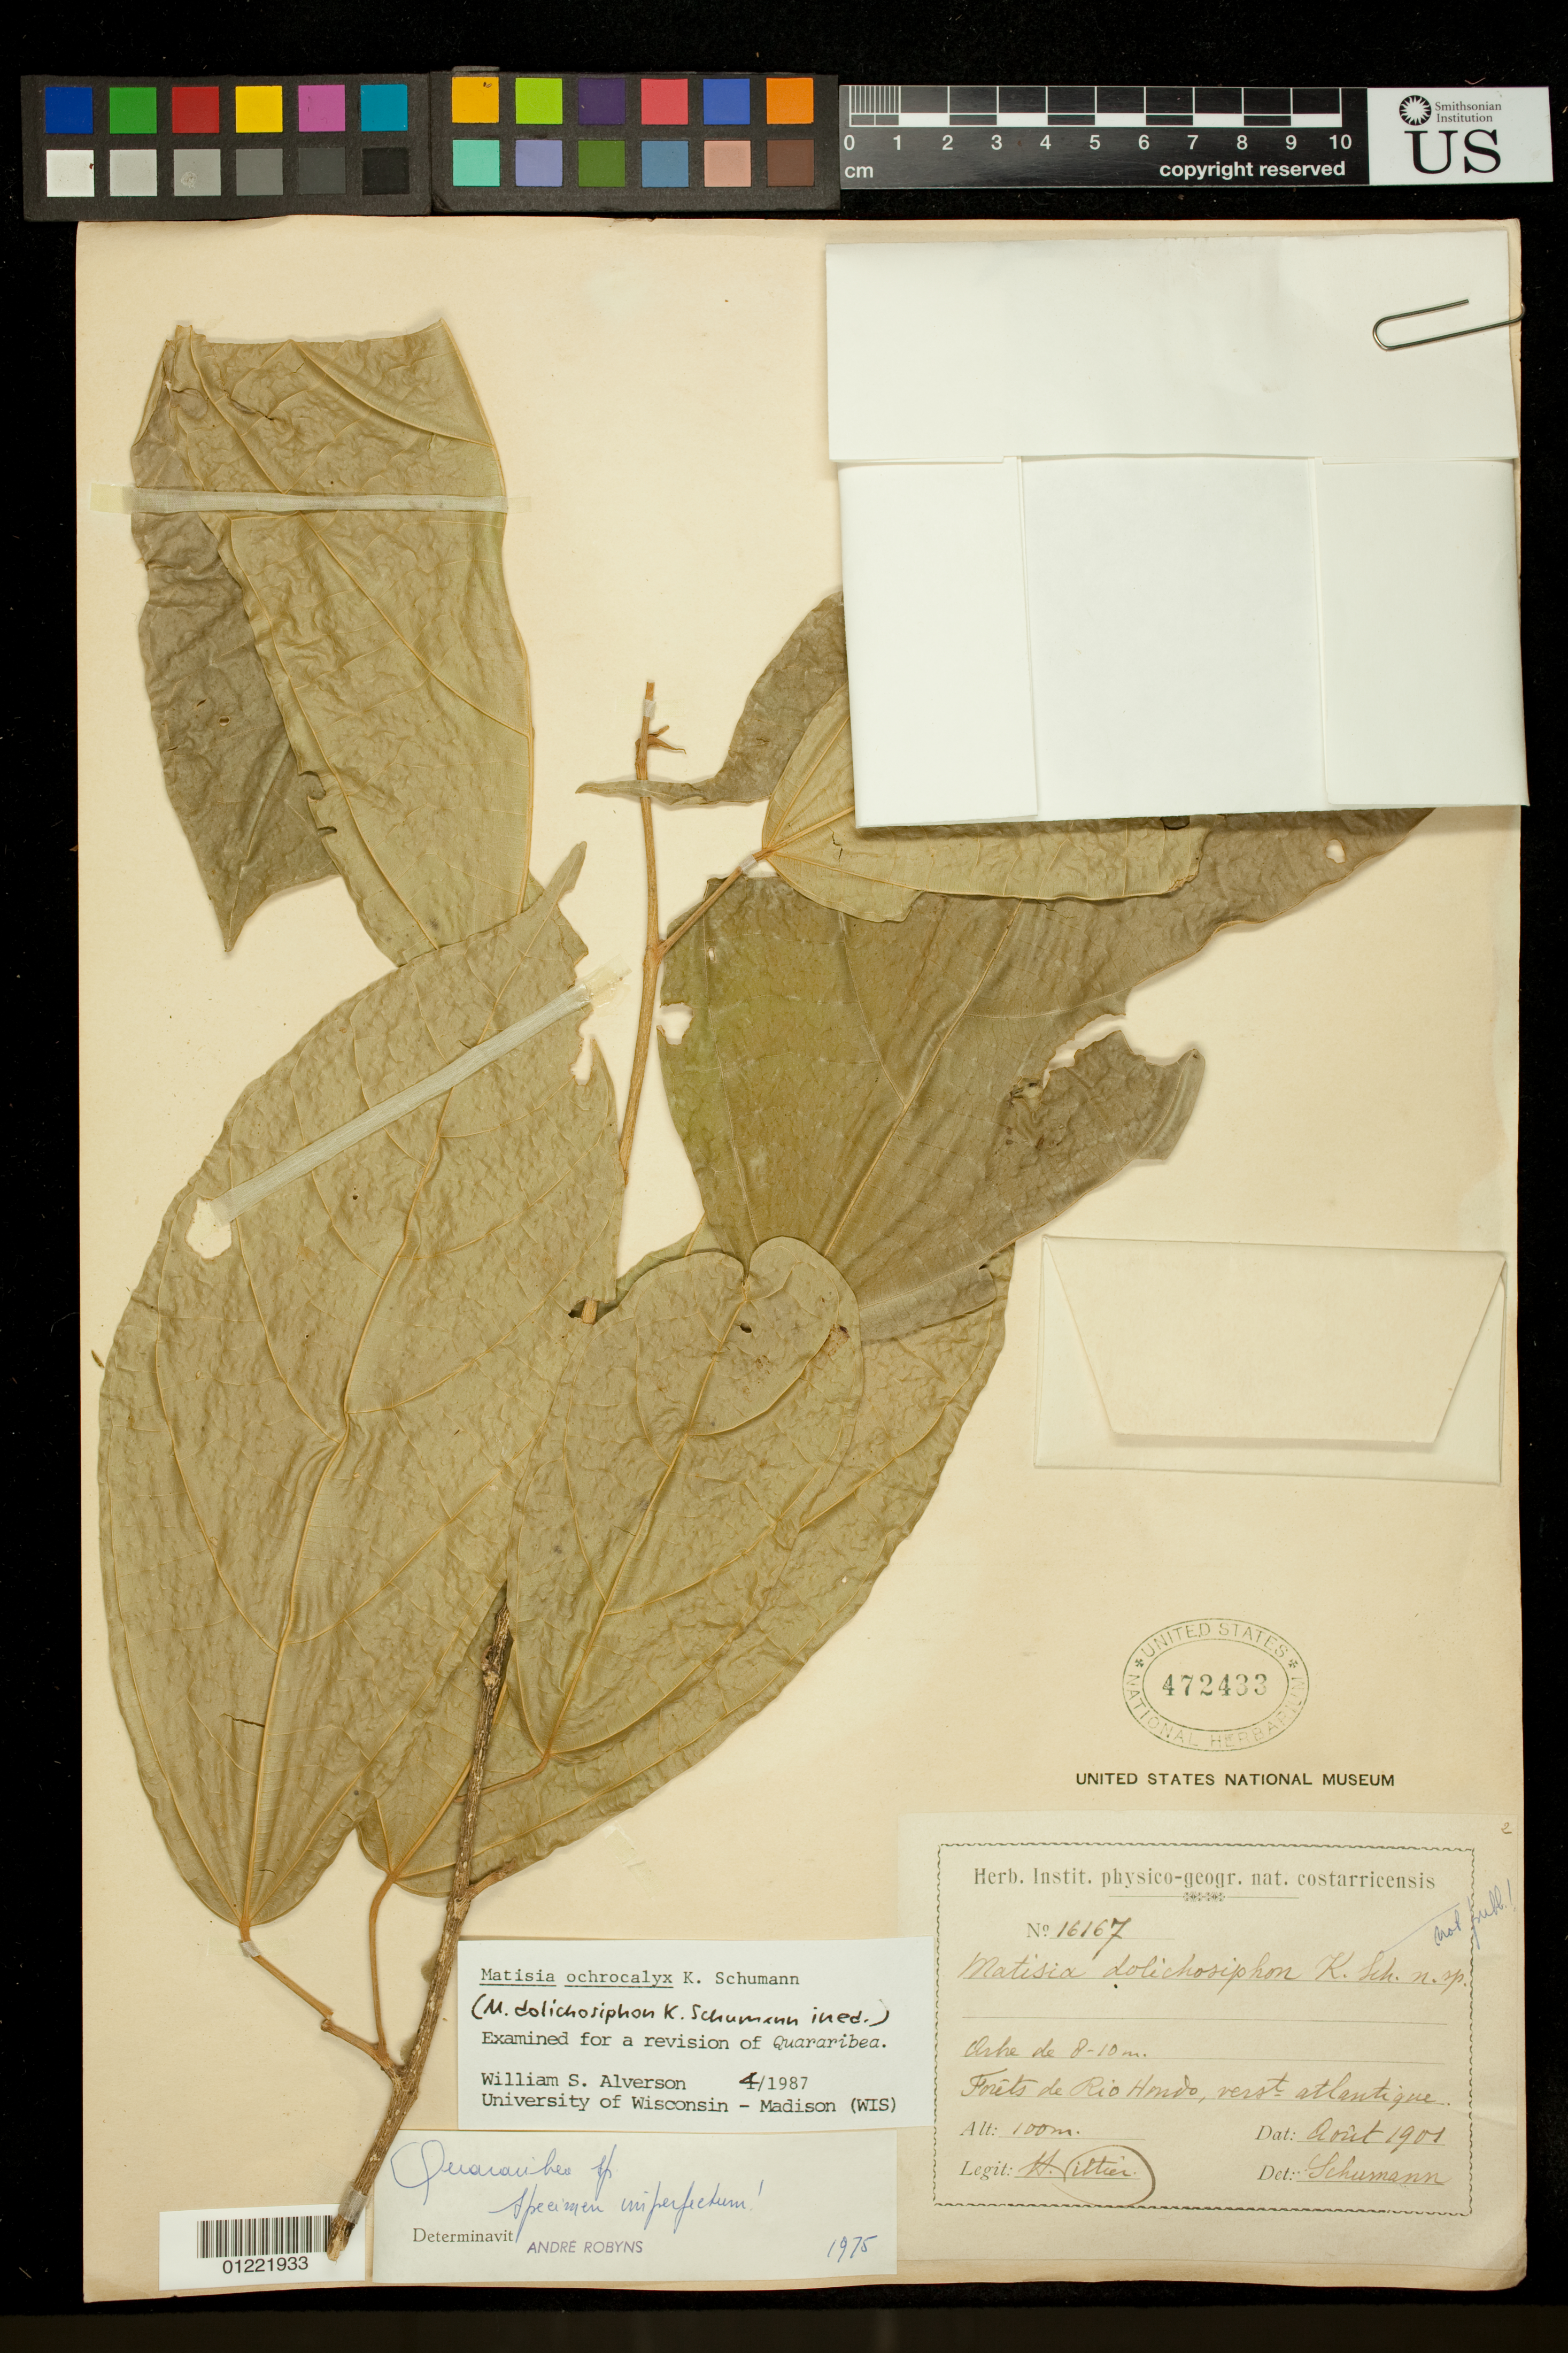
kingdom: Plantae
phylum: Tracheophyta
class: Magnoliopsida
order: Malvales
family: Malvaceae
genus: Matisia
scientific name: Matisia ochrocalyx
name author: K. Schum.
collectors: H. F. Pittier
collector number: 16167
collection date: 1901-08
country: Costa Rica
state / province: Limón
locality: Forets de Rio Hondo.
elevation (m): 100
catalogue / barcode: US 472433